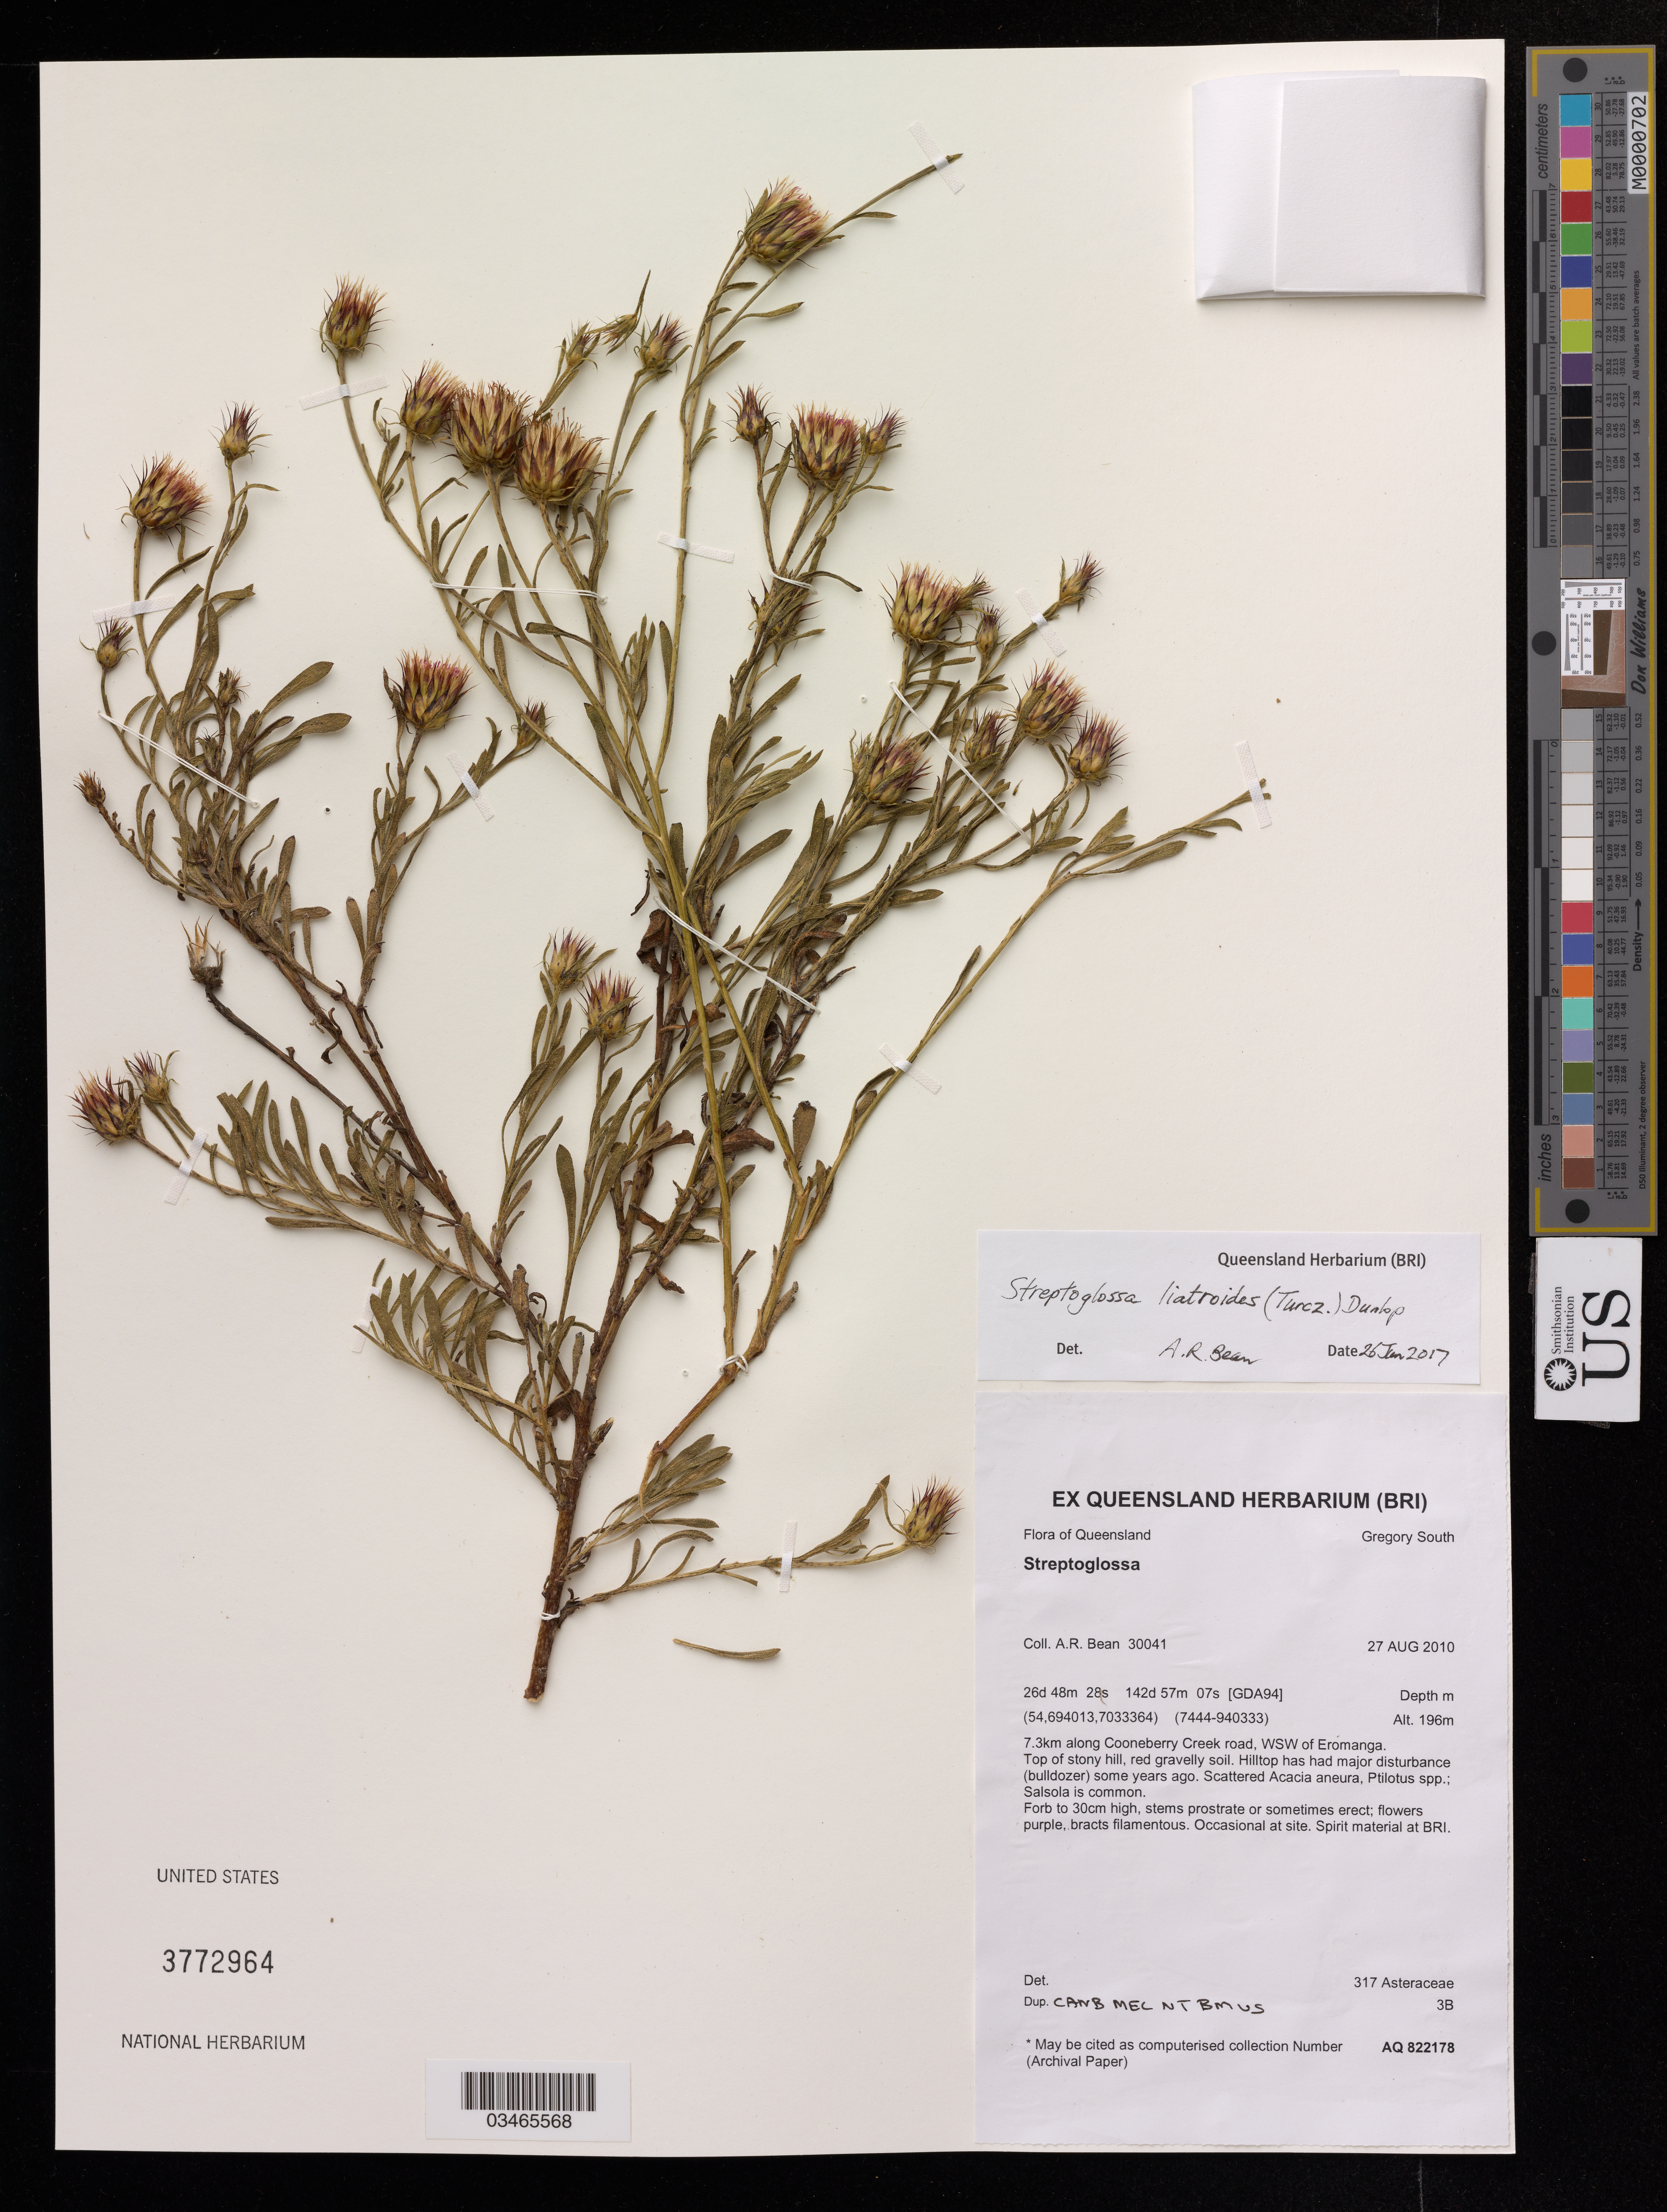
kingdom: Plantae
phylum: Tracheophyta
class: Magnoliopsida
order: Asterales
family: Asteraceae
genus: Streptoglossa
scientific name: Streptoglossa liatroides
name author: (Turcz.) Dunlop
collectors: A. Bean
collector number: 30041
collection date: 2010-08-27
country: Australia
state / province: Queensland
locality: Gregory South, 7.3km along Cooneberry Creek road, WSW of Eromanga.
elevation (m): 196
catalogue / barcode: US 3772964